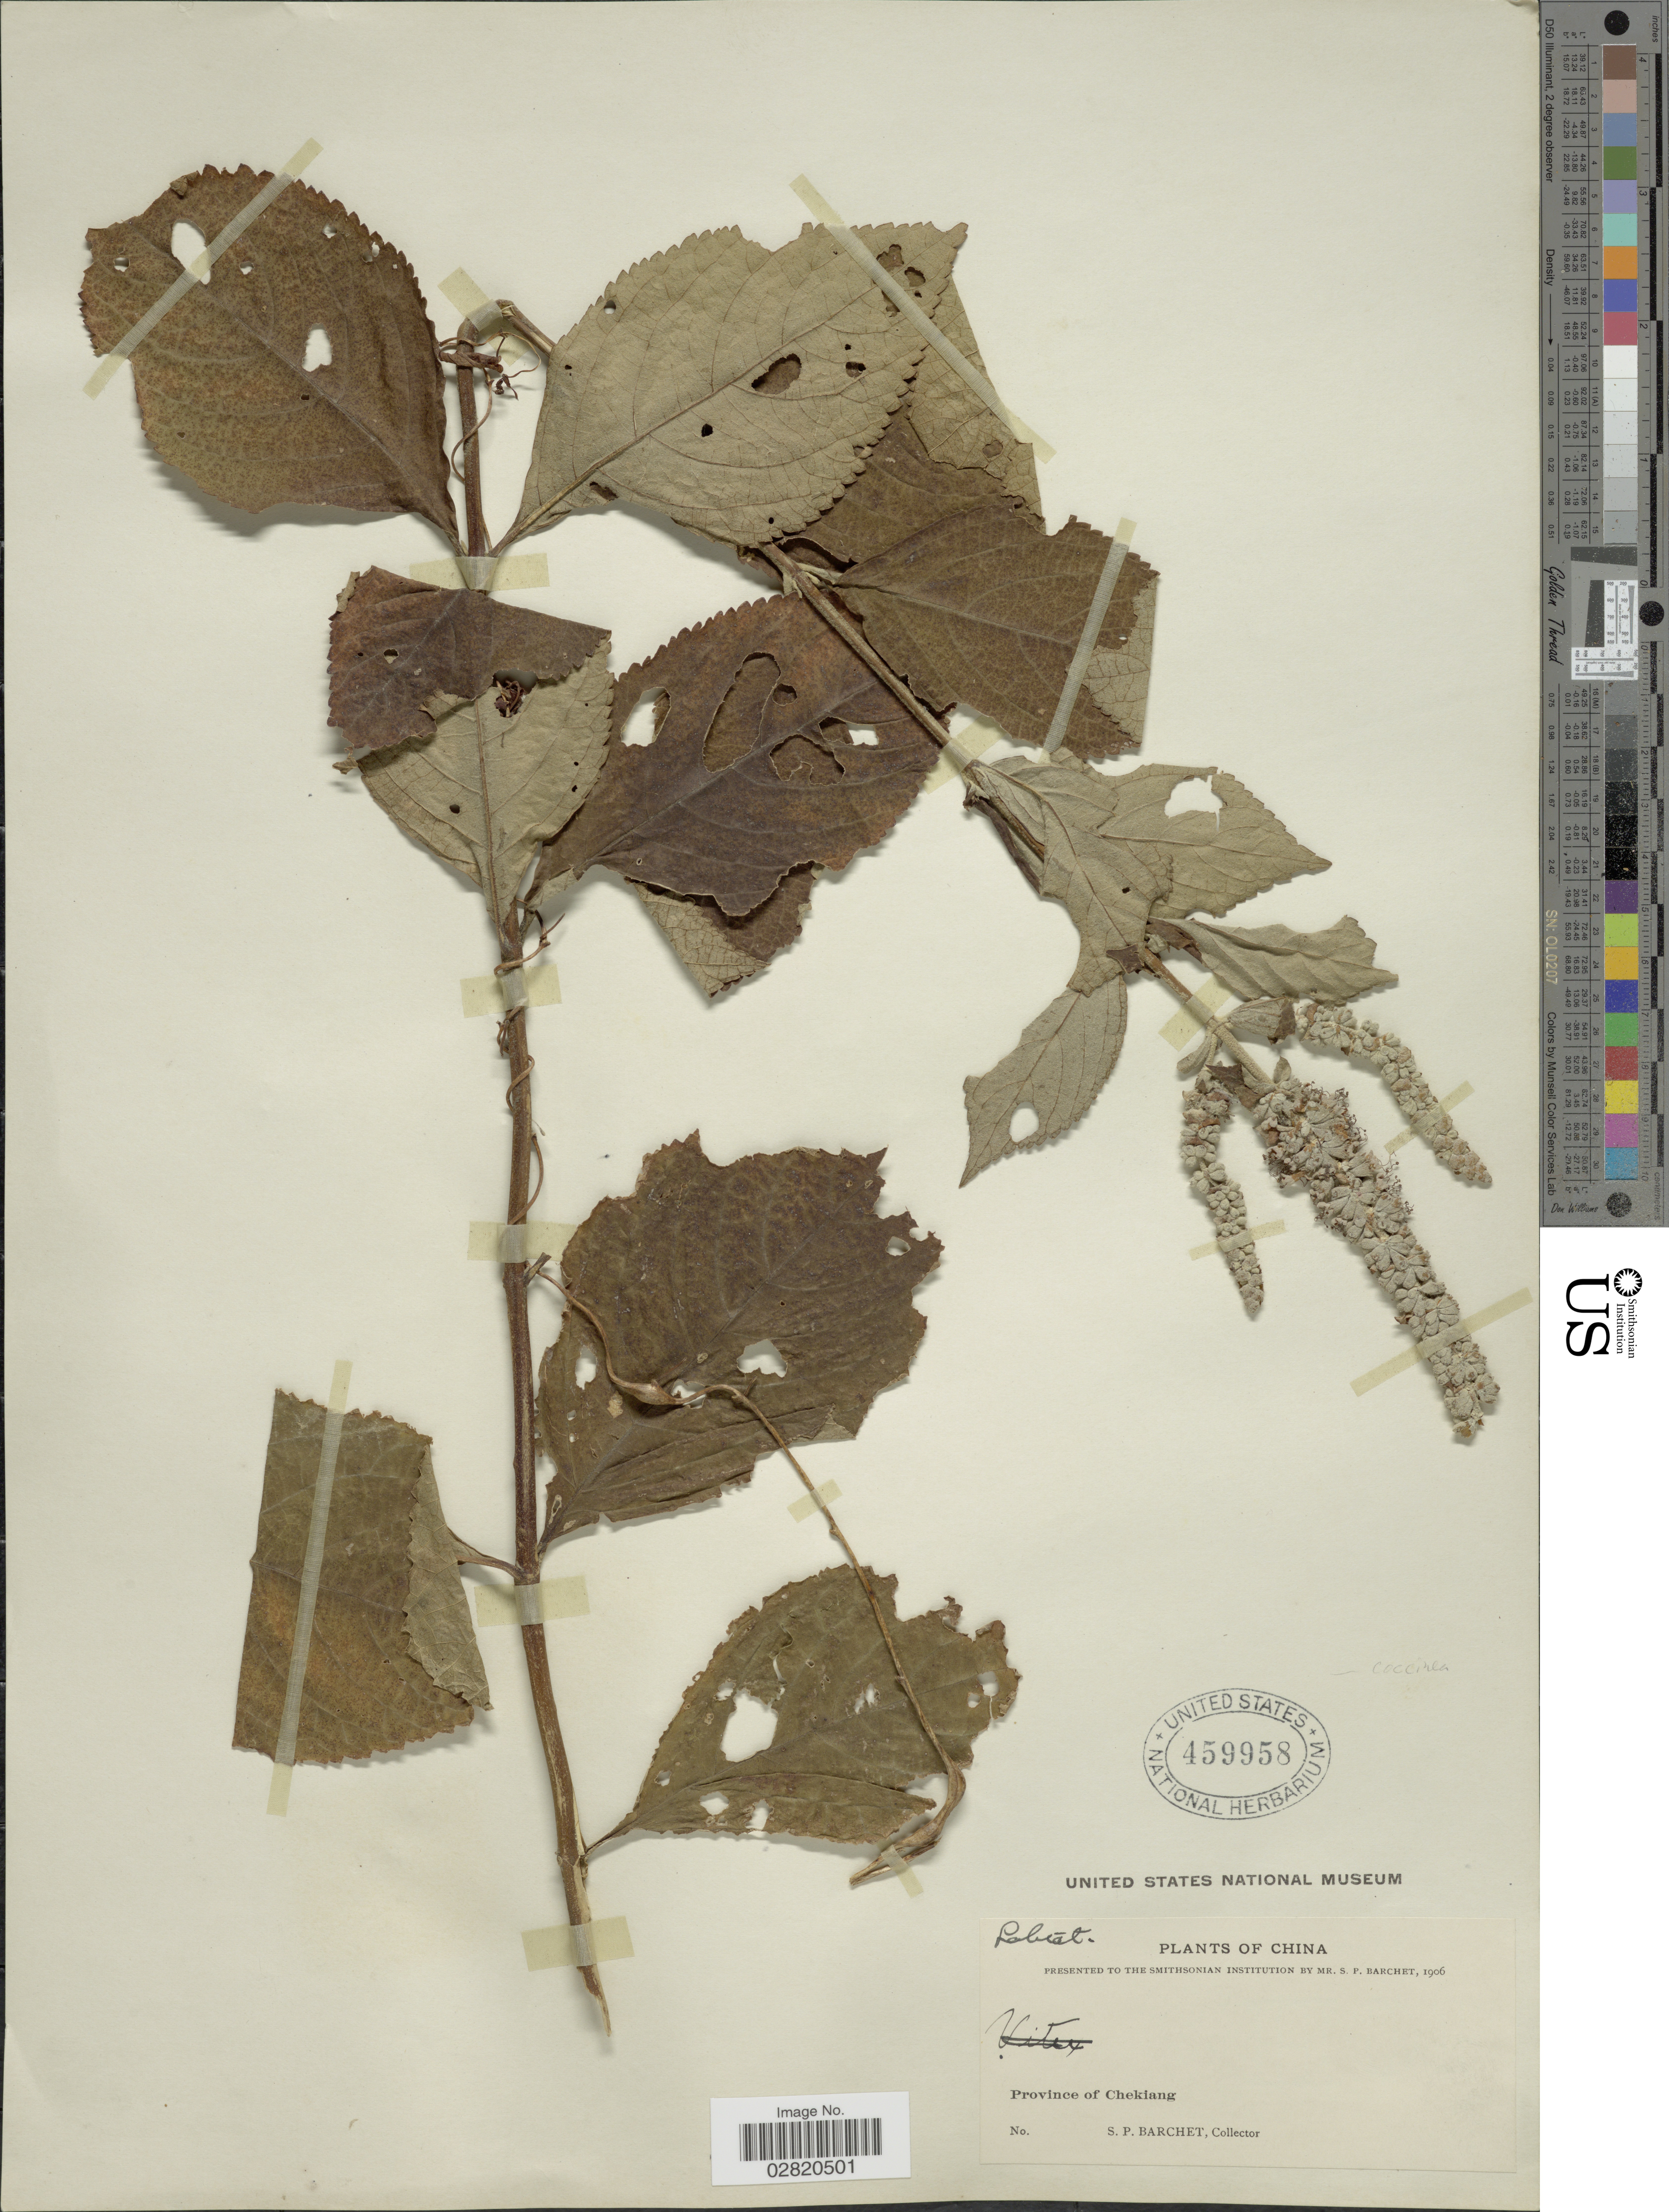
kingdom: Plantae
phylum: Tracheophyta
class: Magnoliopsida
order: Lamiales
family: Lamiaceae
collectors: S. P. Barchet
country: China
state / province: Zhejiang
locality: Province of Chekiang.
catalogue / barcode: US 459958